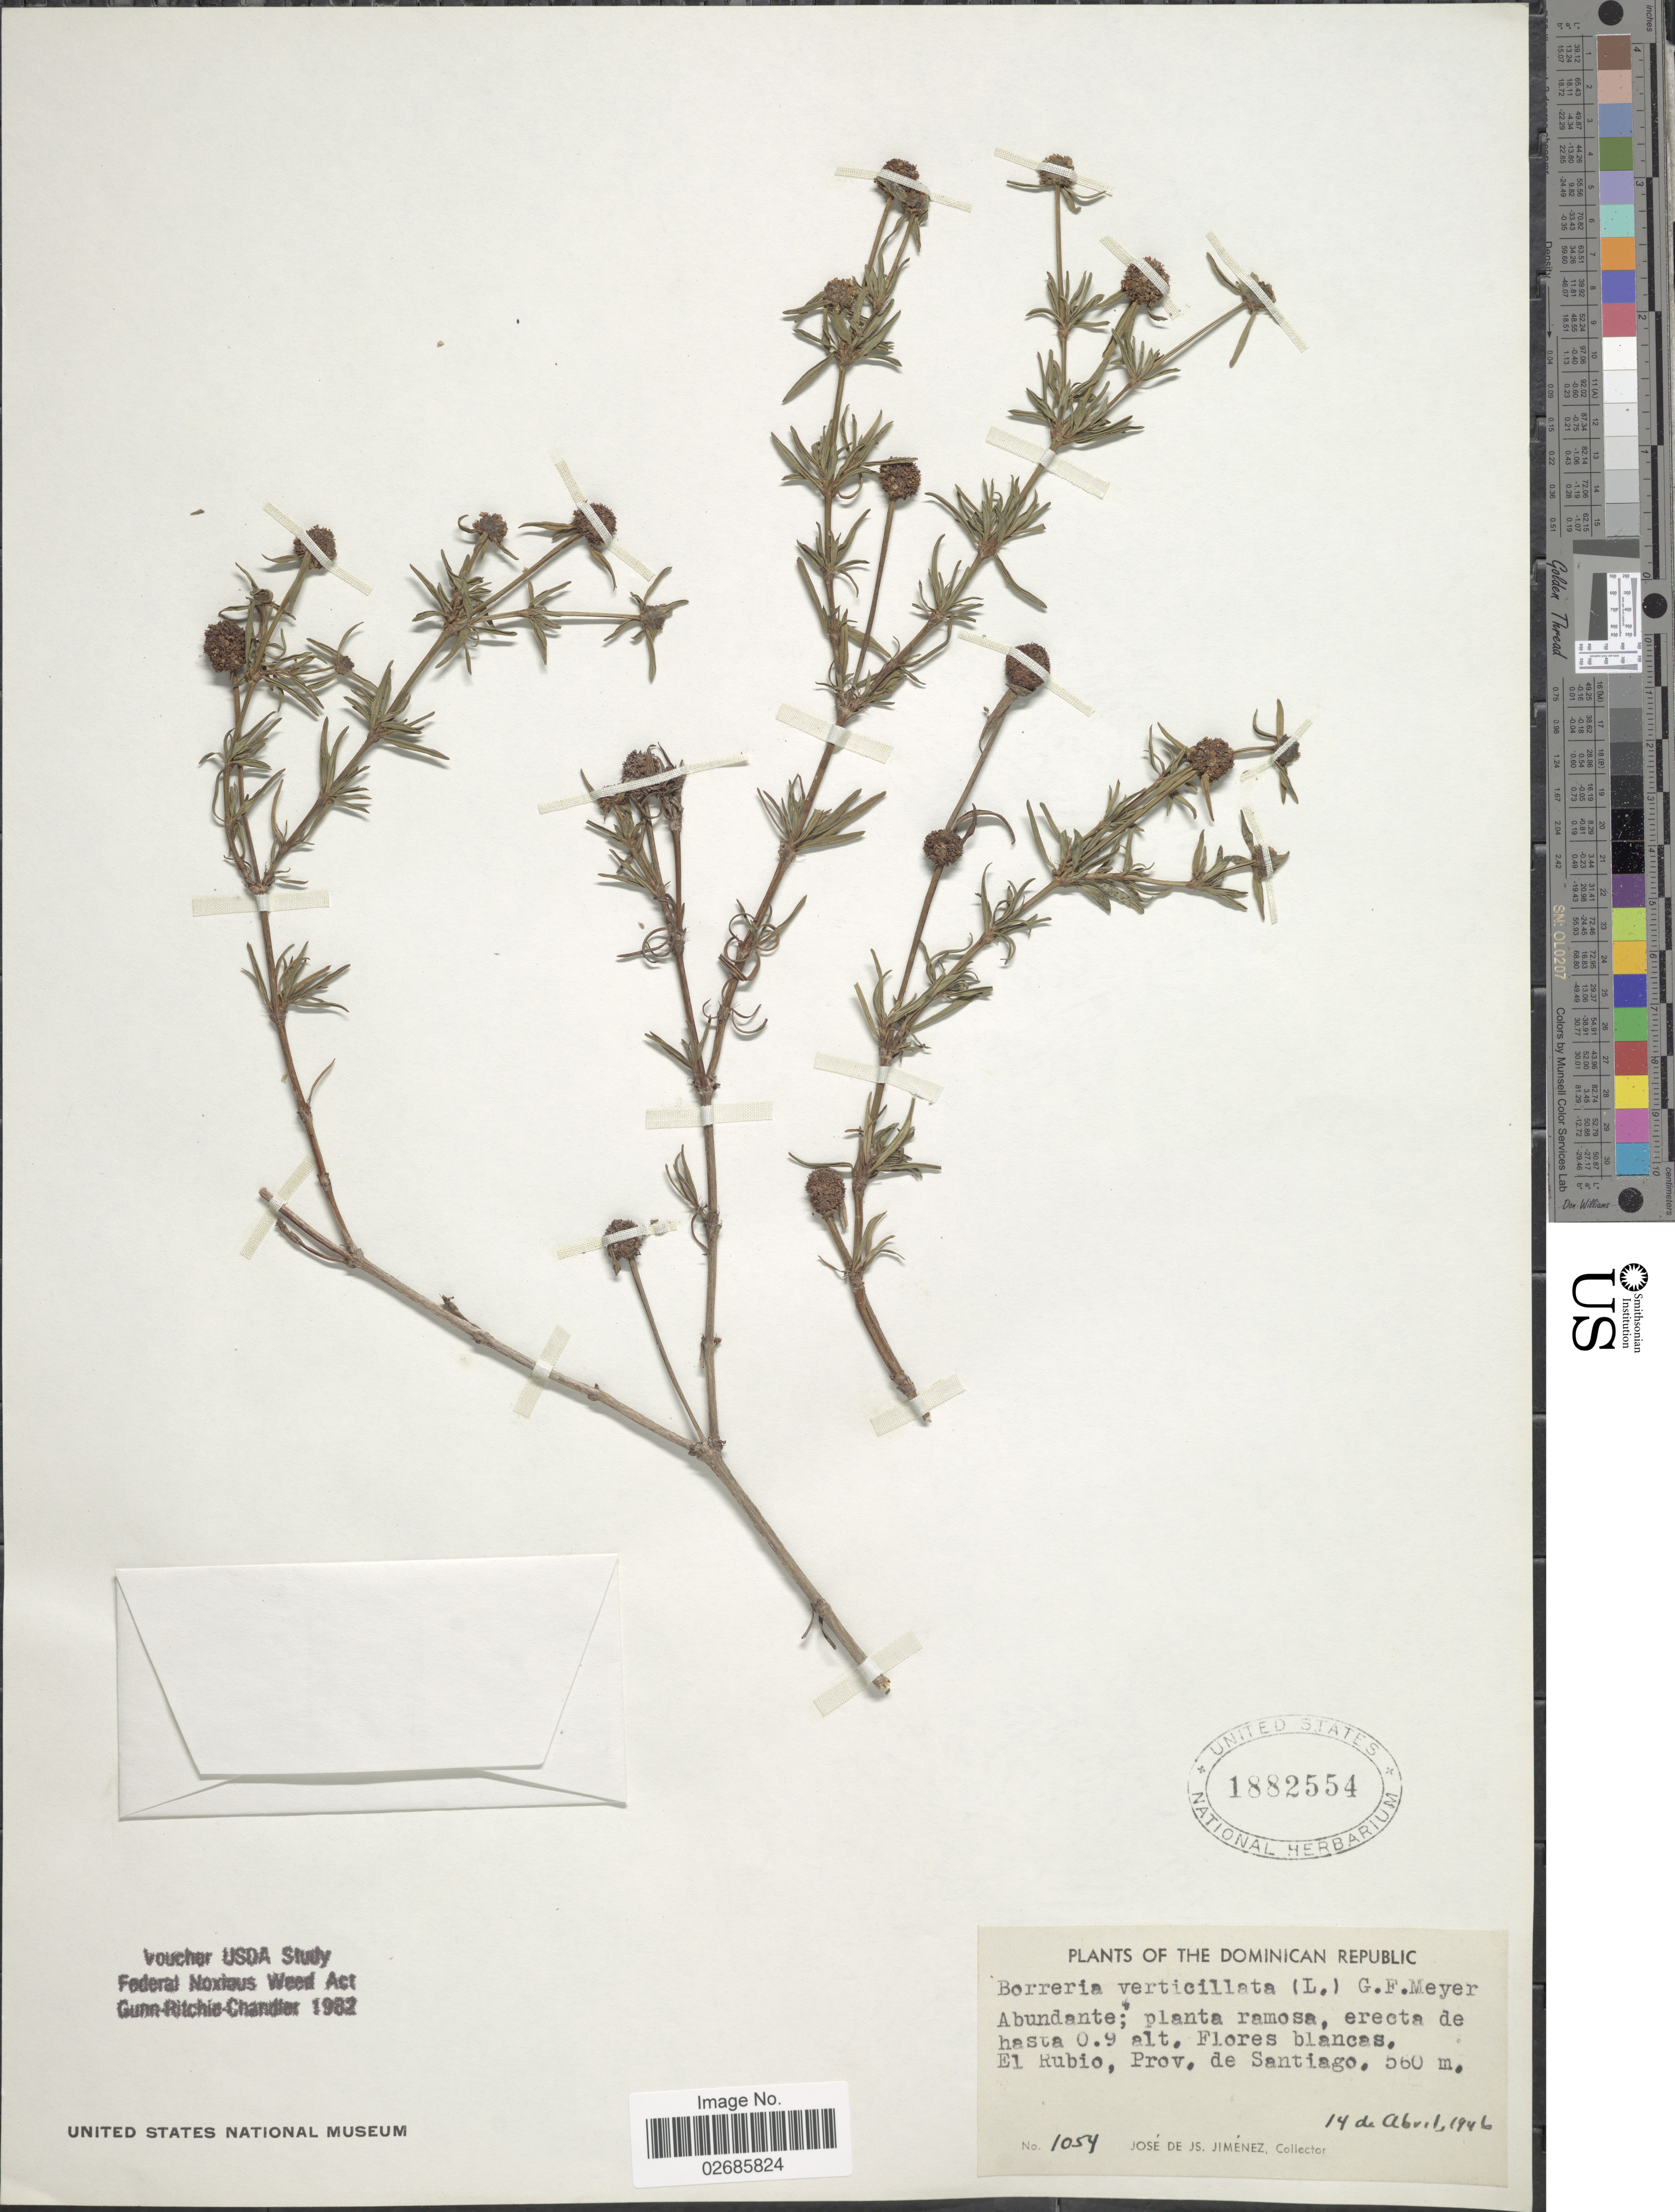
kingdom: Plantae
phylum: Tracheophyta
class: Magnoliopsida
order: Gentianales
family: Rubiaceae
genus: Borreria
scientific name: Borreria verticillata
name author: (L.) G. Mey.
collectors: J. J. Jiménez Almonte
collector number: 1054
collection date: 1946-04-14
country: Dominican Republic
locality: El Rubio, Prov. de Santiago.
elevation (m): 560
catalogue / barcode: US 1882554